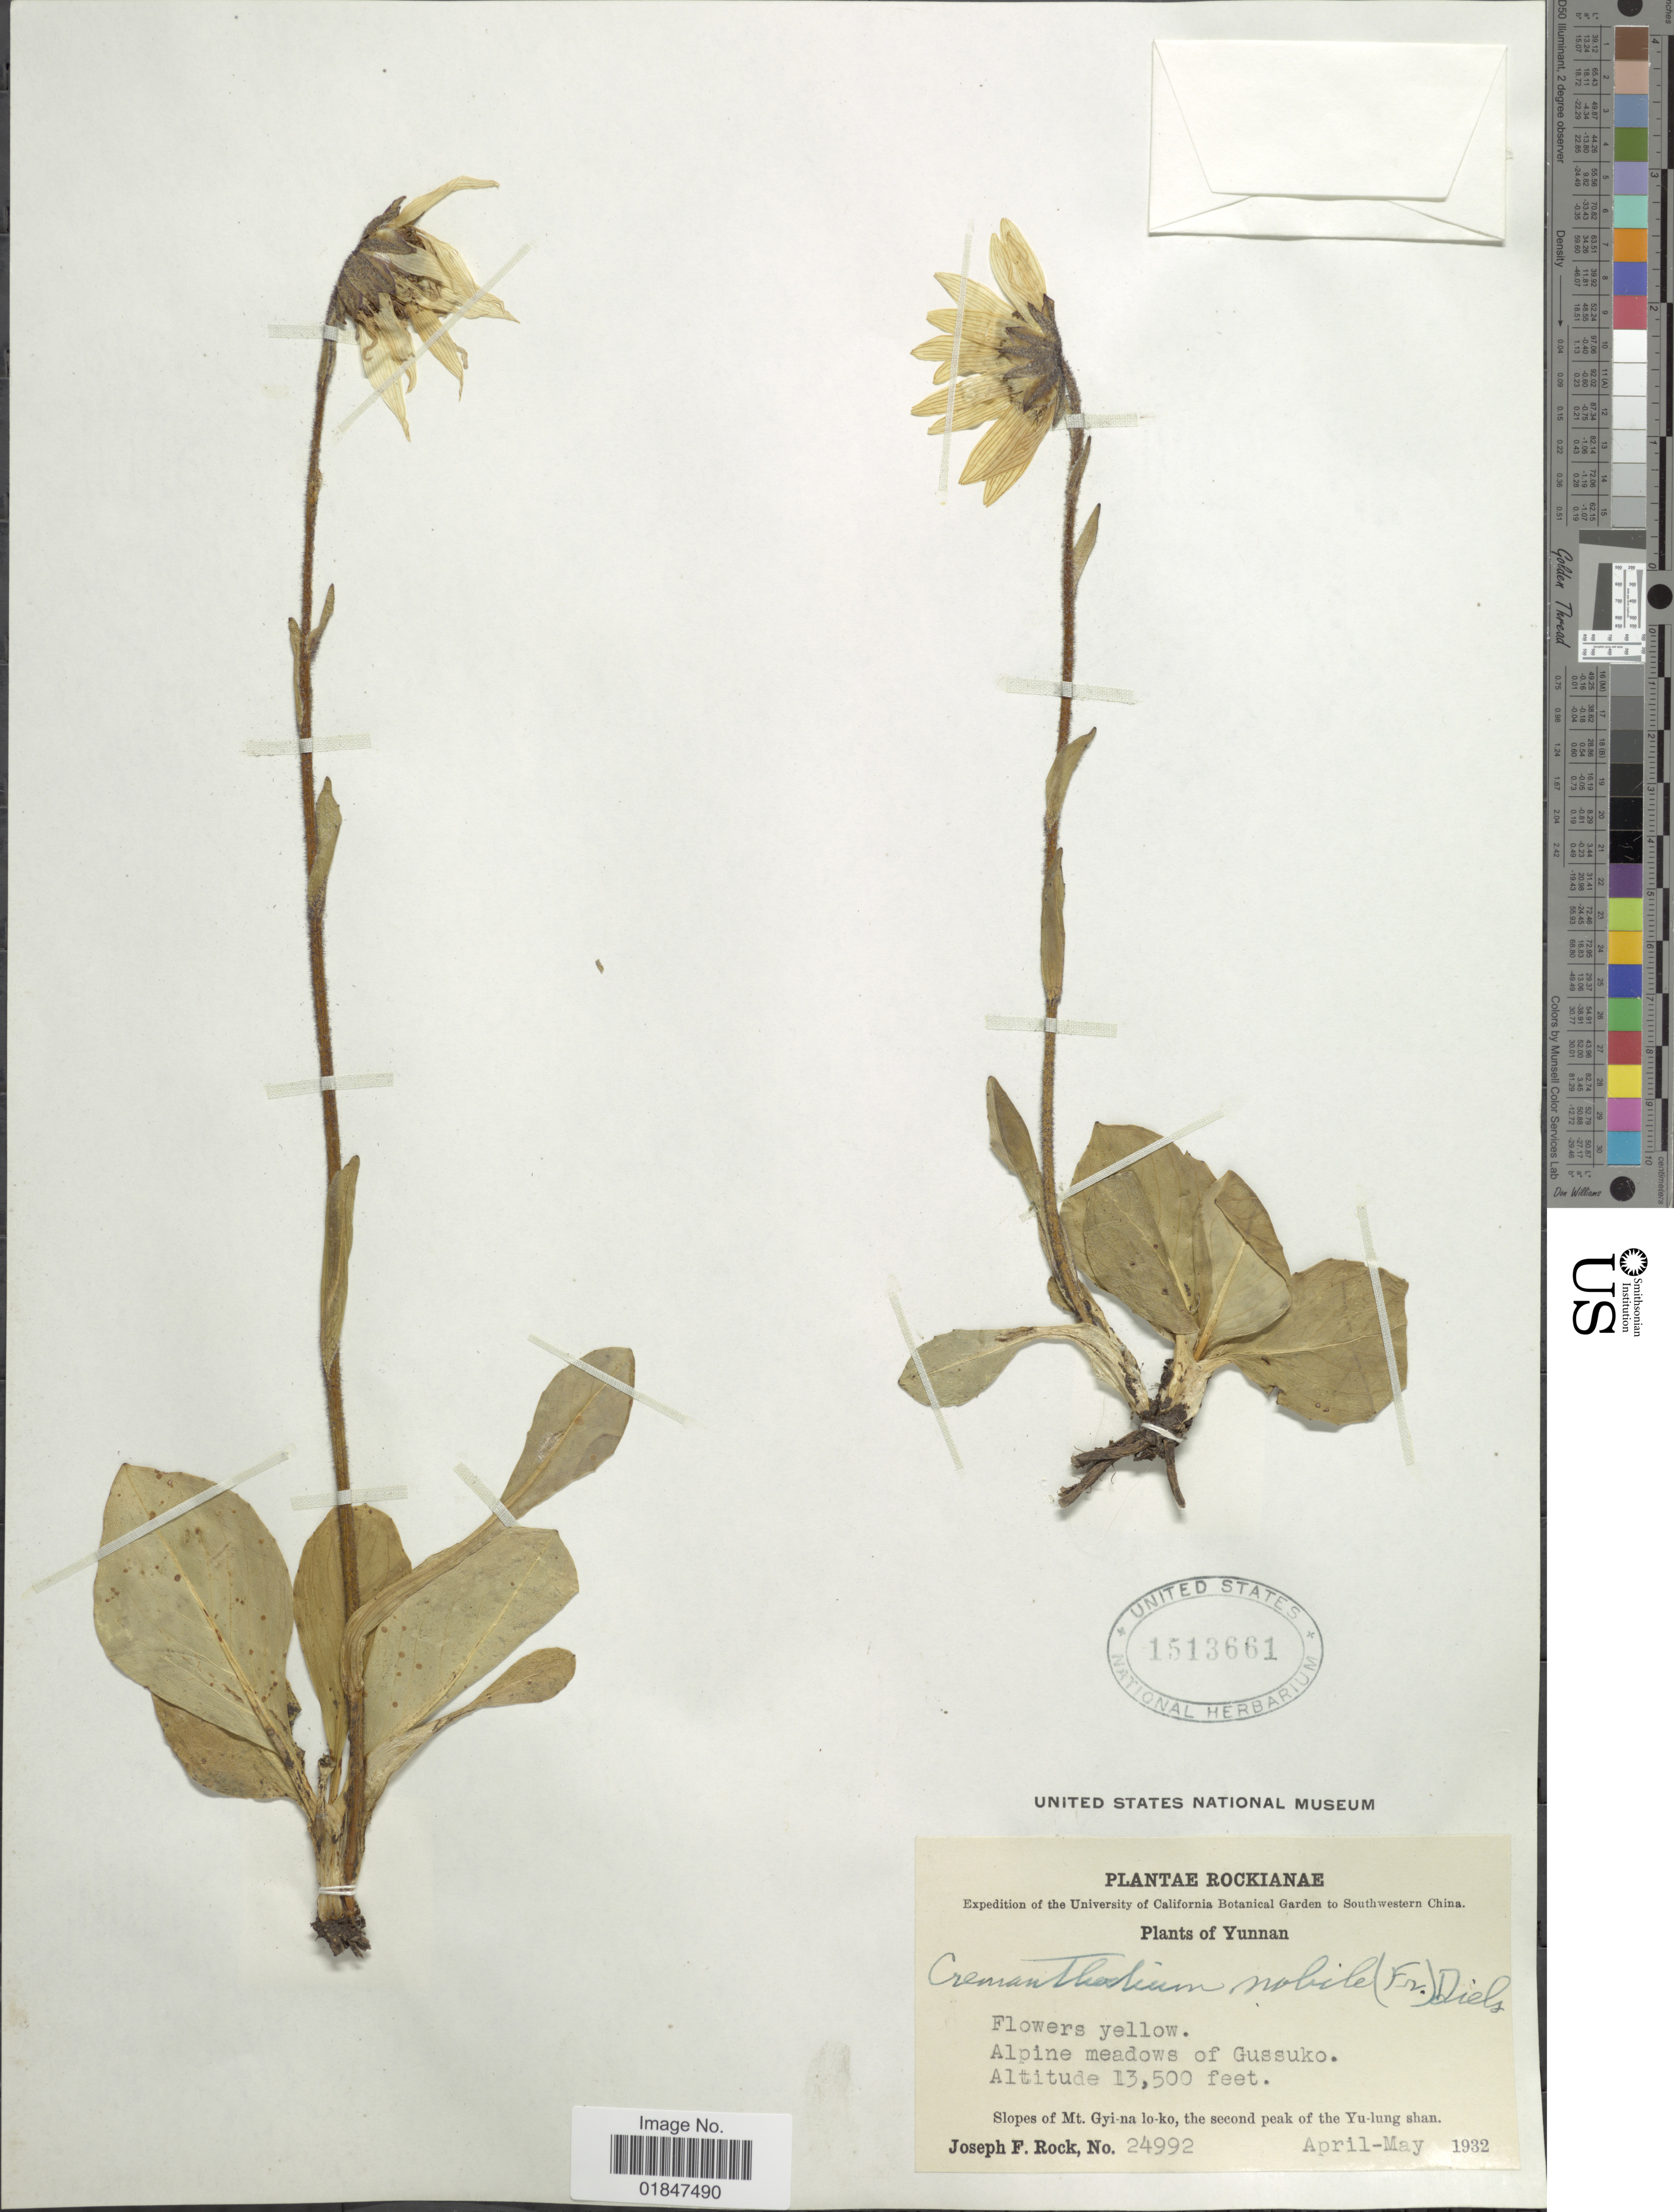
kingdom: Plantae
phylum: Tracheophyta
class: Magnoliopsida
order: Asterales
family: Asteraceae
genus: Cremanthodium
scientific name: Cremanthodium nobile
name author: (Franch.) Diels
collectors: J. F. Rock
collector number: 24992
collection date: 1932-04/1932-05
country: China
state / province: Yunnan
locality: Alpine meadows of Gussuko, Slopes of Mt. Gyi-na lo-ko, the second peak of the Yu-lung shan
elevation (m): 4115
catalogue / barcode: US 1513661